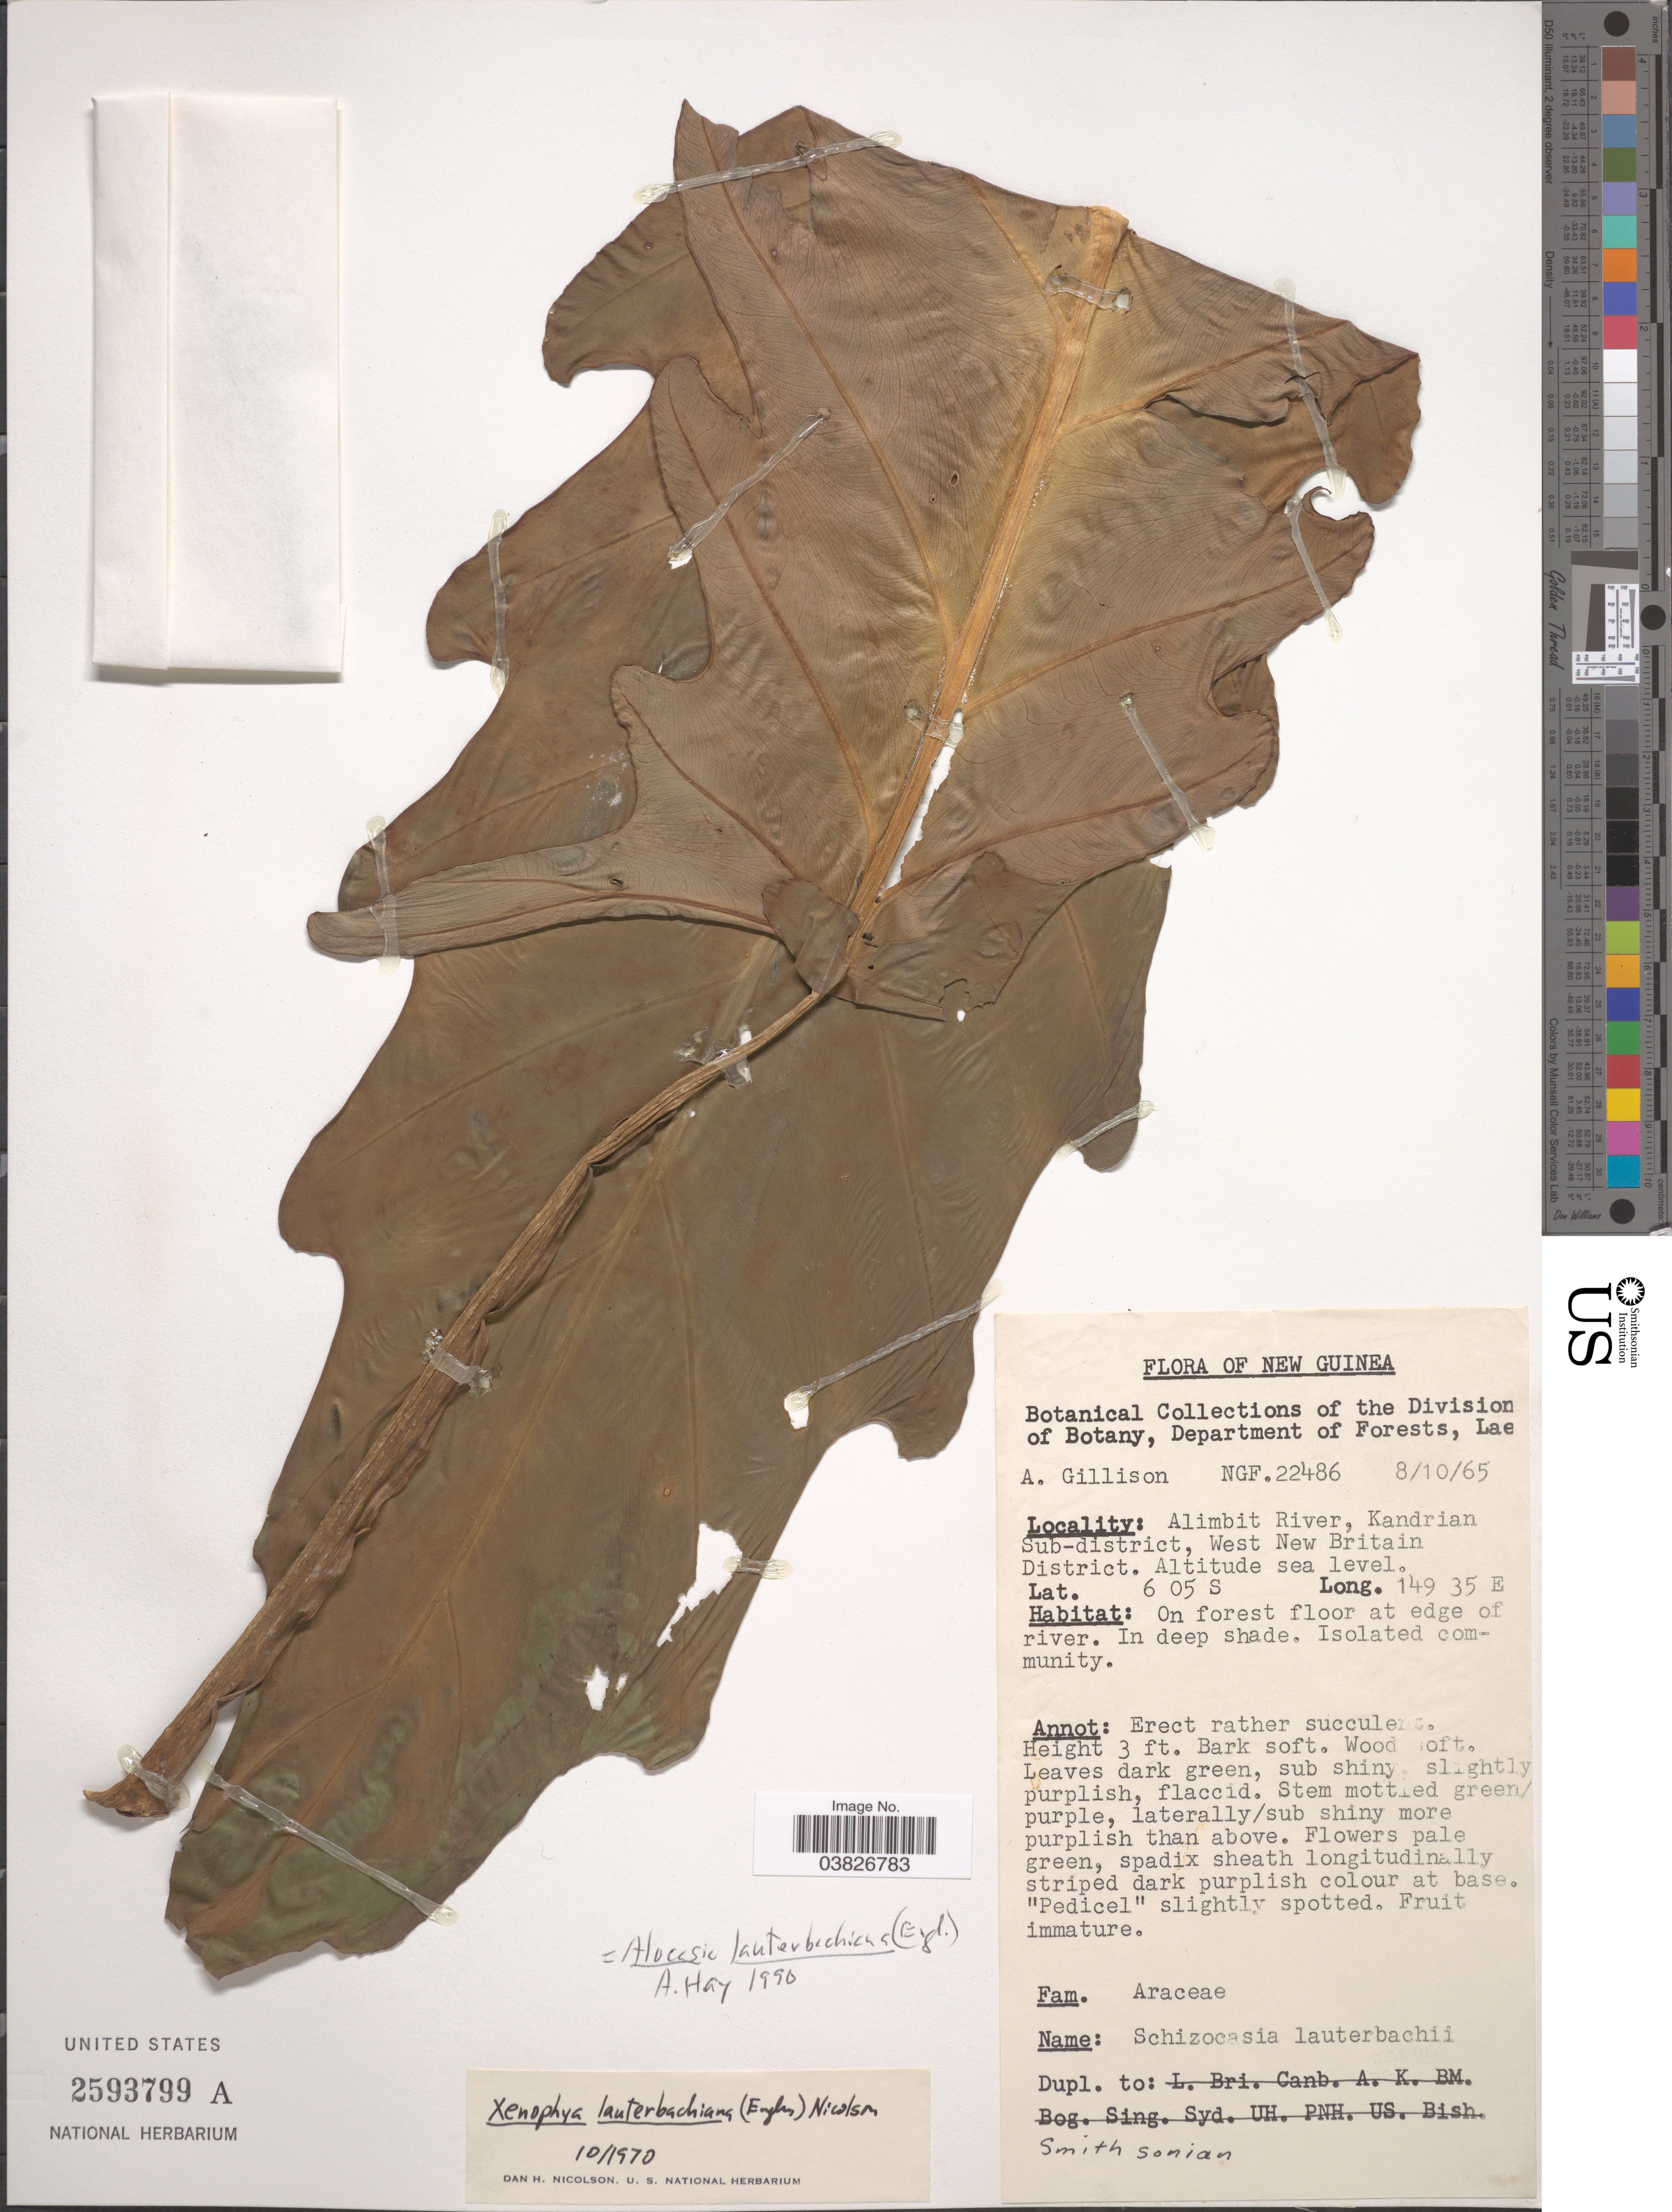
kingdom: Plantae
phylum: Tracheophyta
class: Liliopsida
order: Alismatales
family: Araceae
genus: Alocasia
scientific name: Alocasia lauterbachiana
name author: (Engl.) A. Hay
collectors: A. Gillison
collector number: NGF 22486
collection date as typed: Transcribed d/m/y: 8/10/65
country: Papua New Guinea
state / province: West New Britain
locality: New Guinea. Alimbit River, Kandrian Sub-district, West New Britain District.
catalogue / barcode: US 2593799A